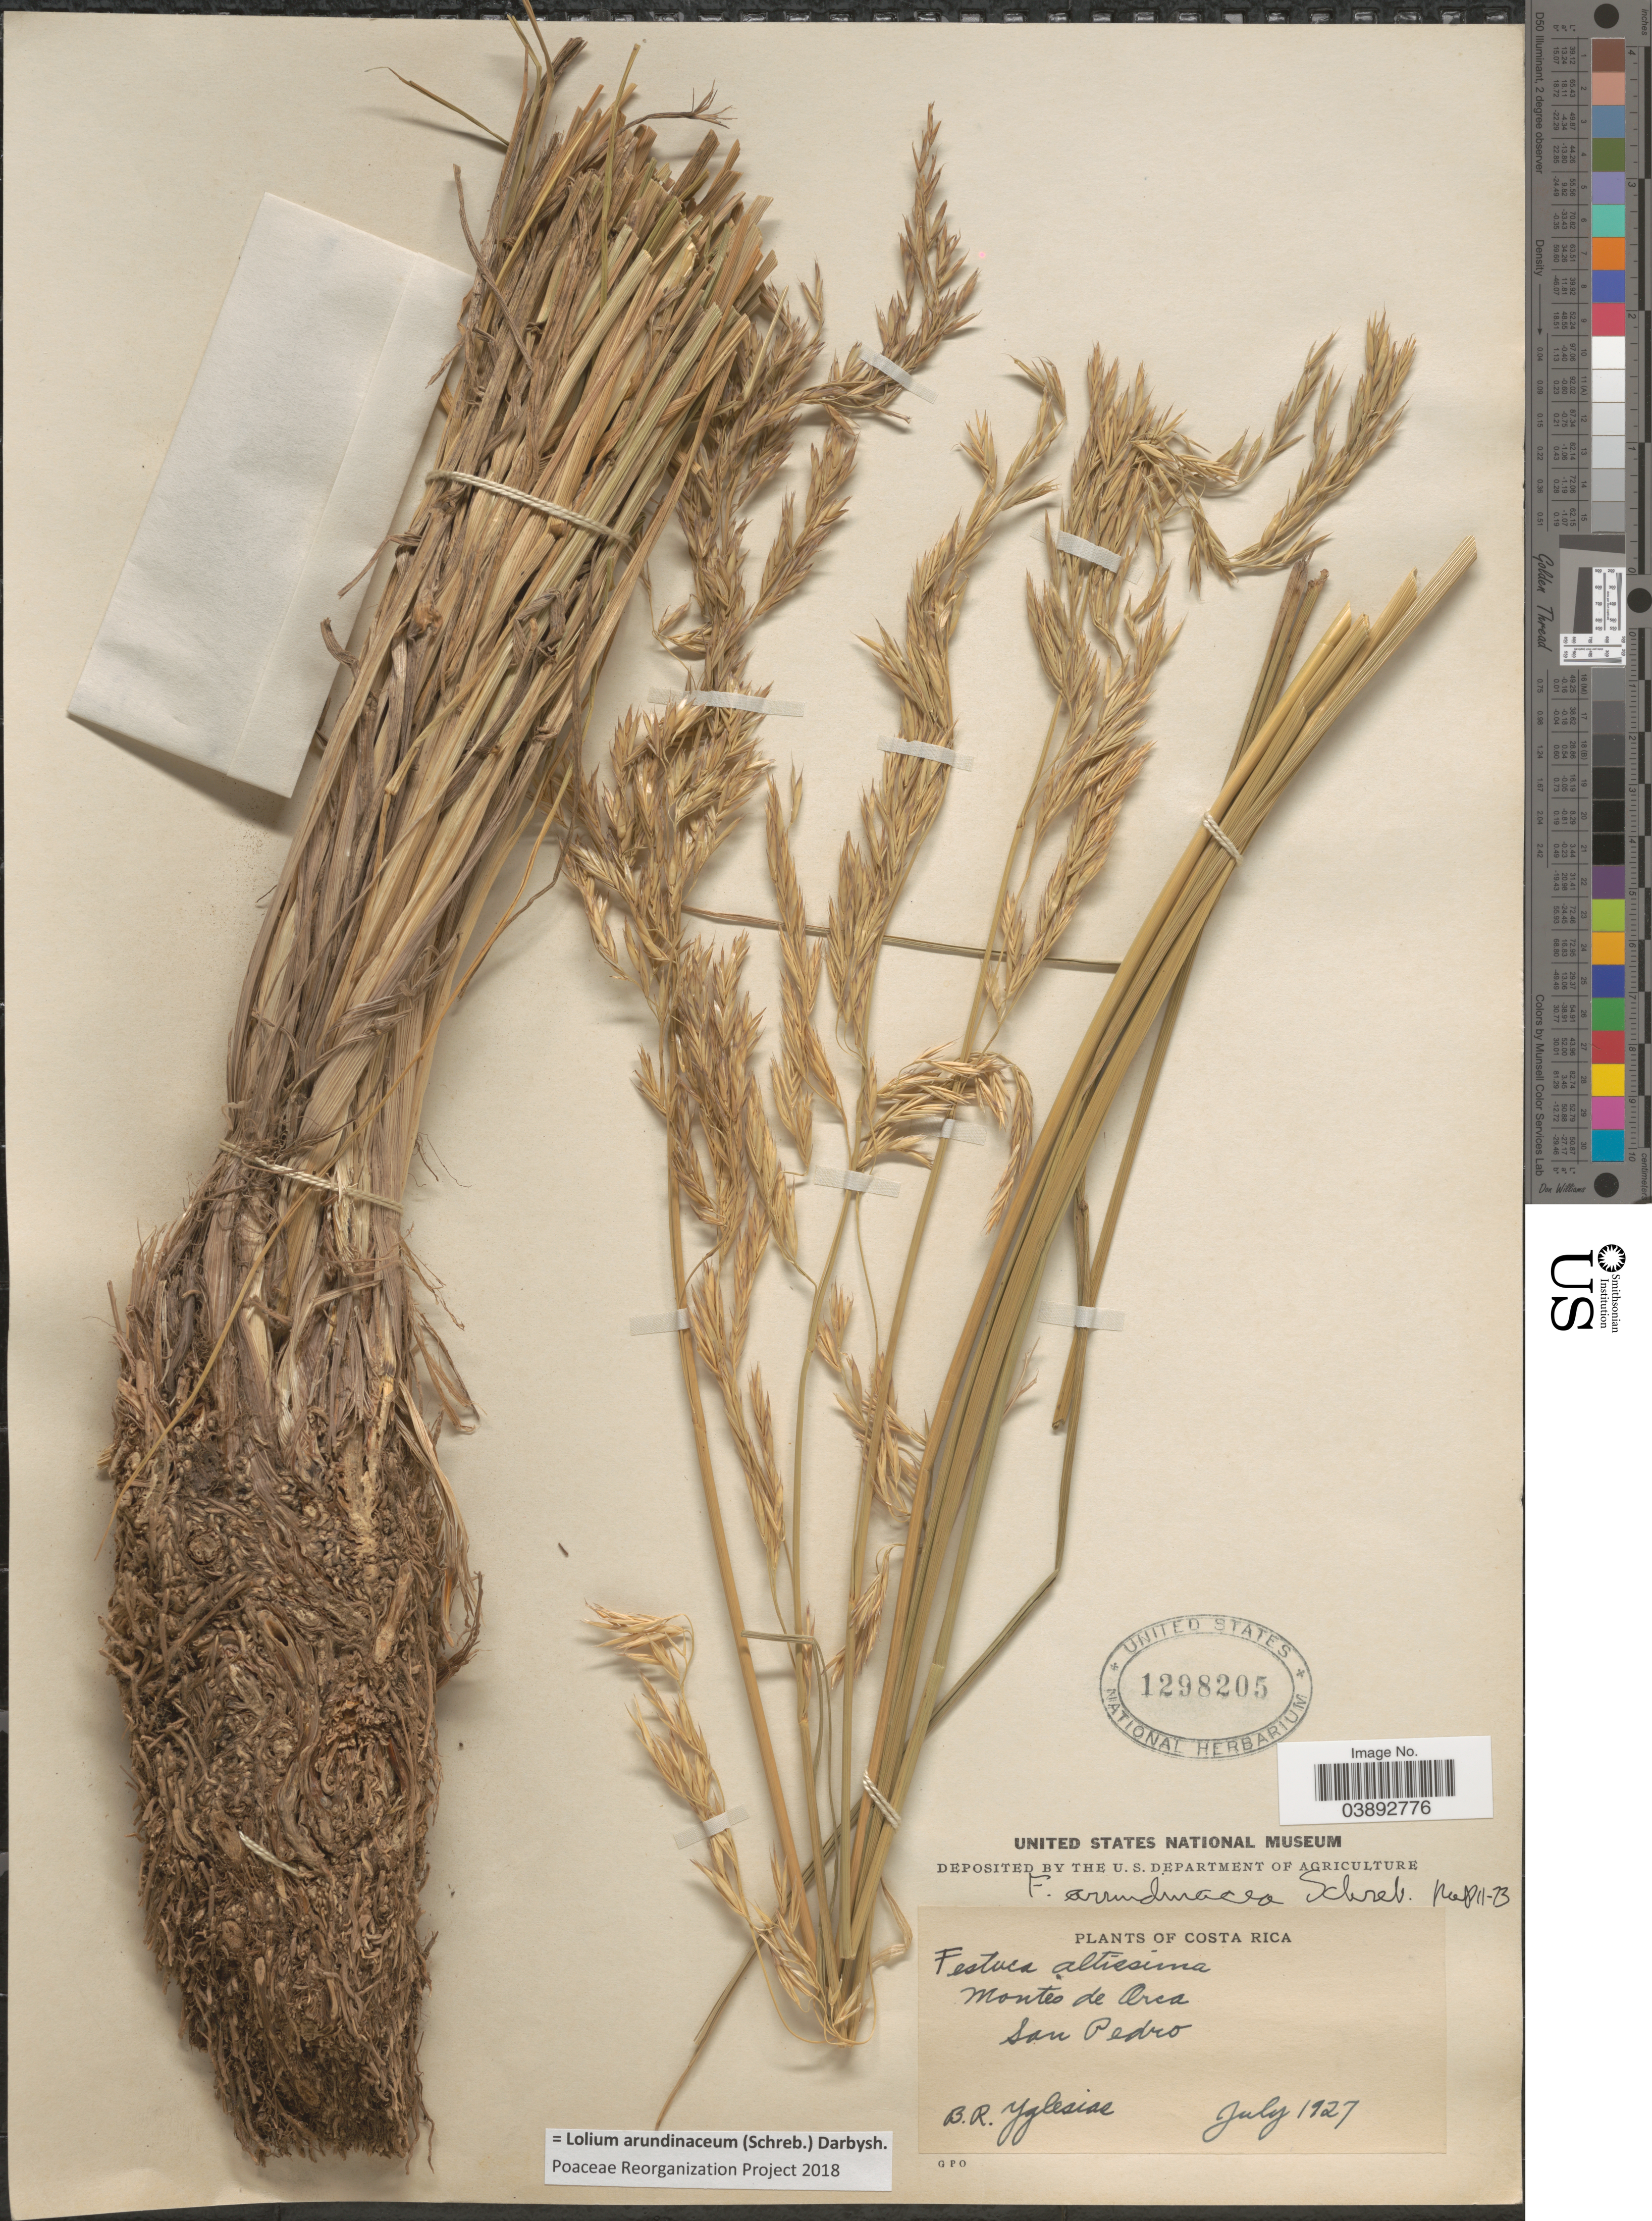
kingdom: Plantae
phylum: Tracheophyta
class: Liliopsida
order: Poales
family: Poaceae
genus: Lolium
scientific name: Lolium arundinaceum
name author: (Schreb.) Darbysh.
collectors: B. Yglesias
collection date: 1927-07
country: Costa Rica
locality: Montes de Orca. San Pedro.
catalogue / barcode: US 1298205